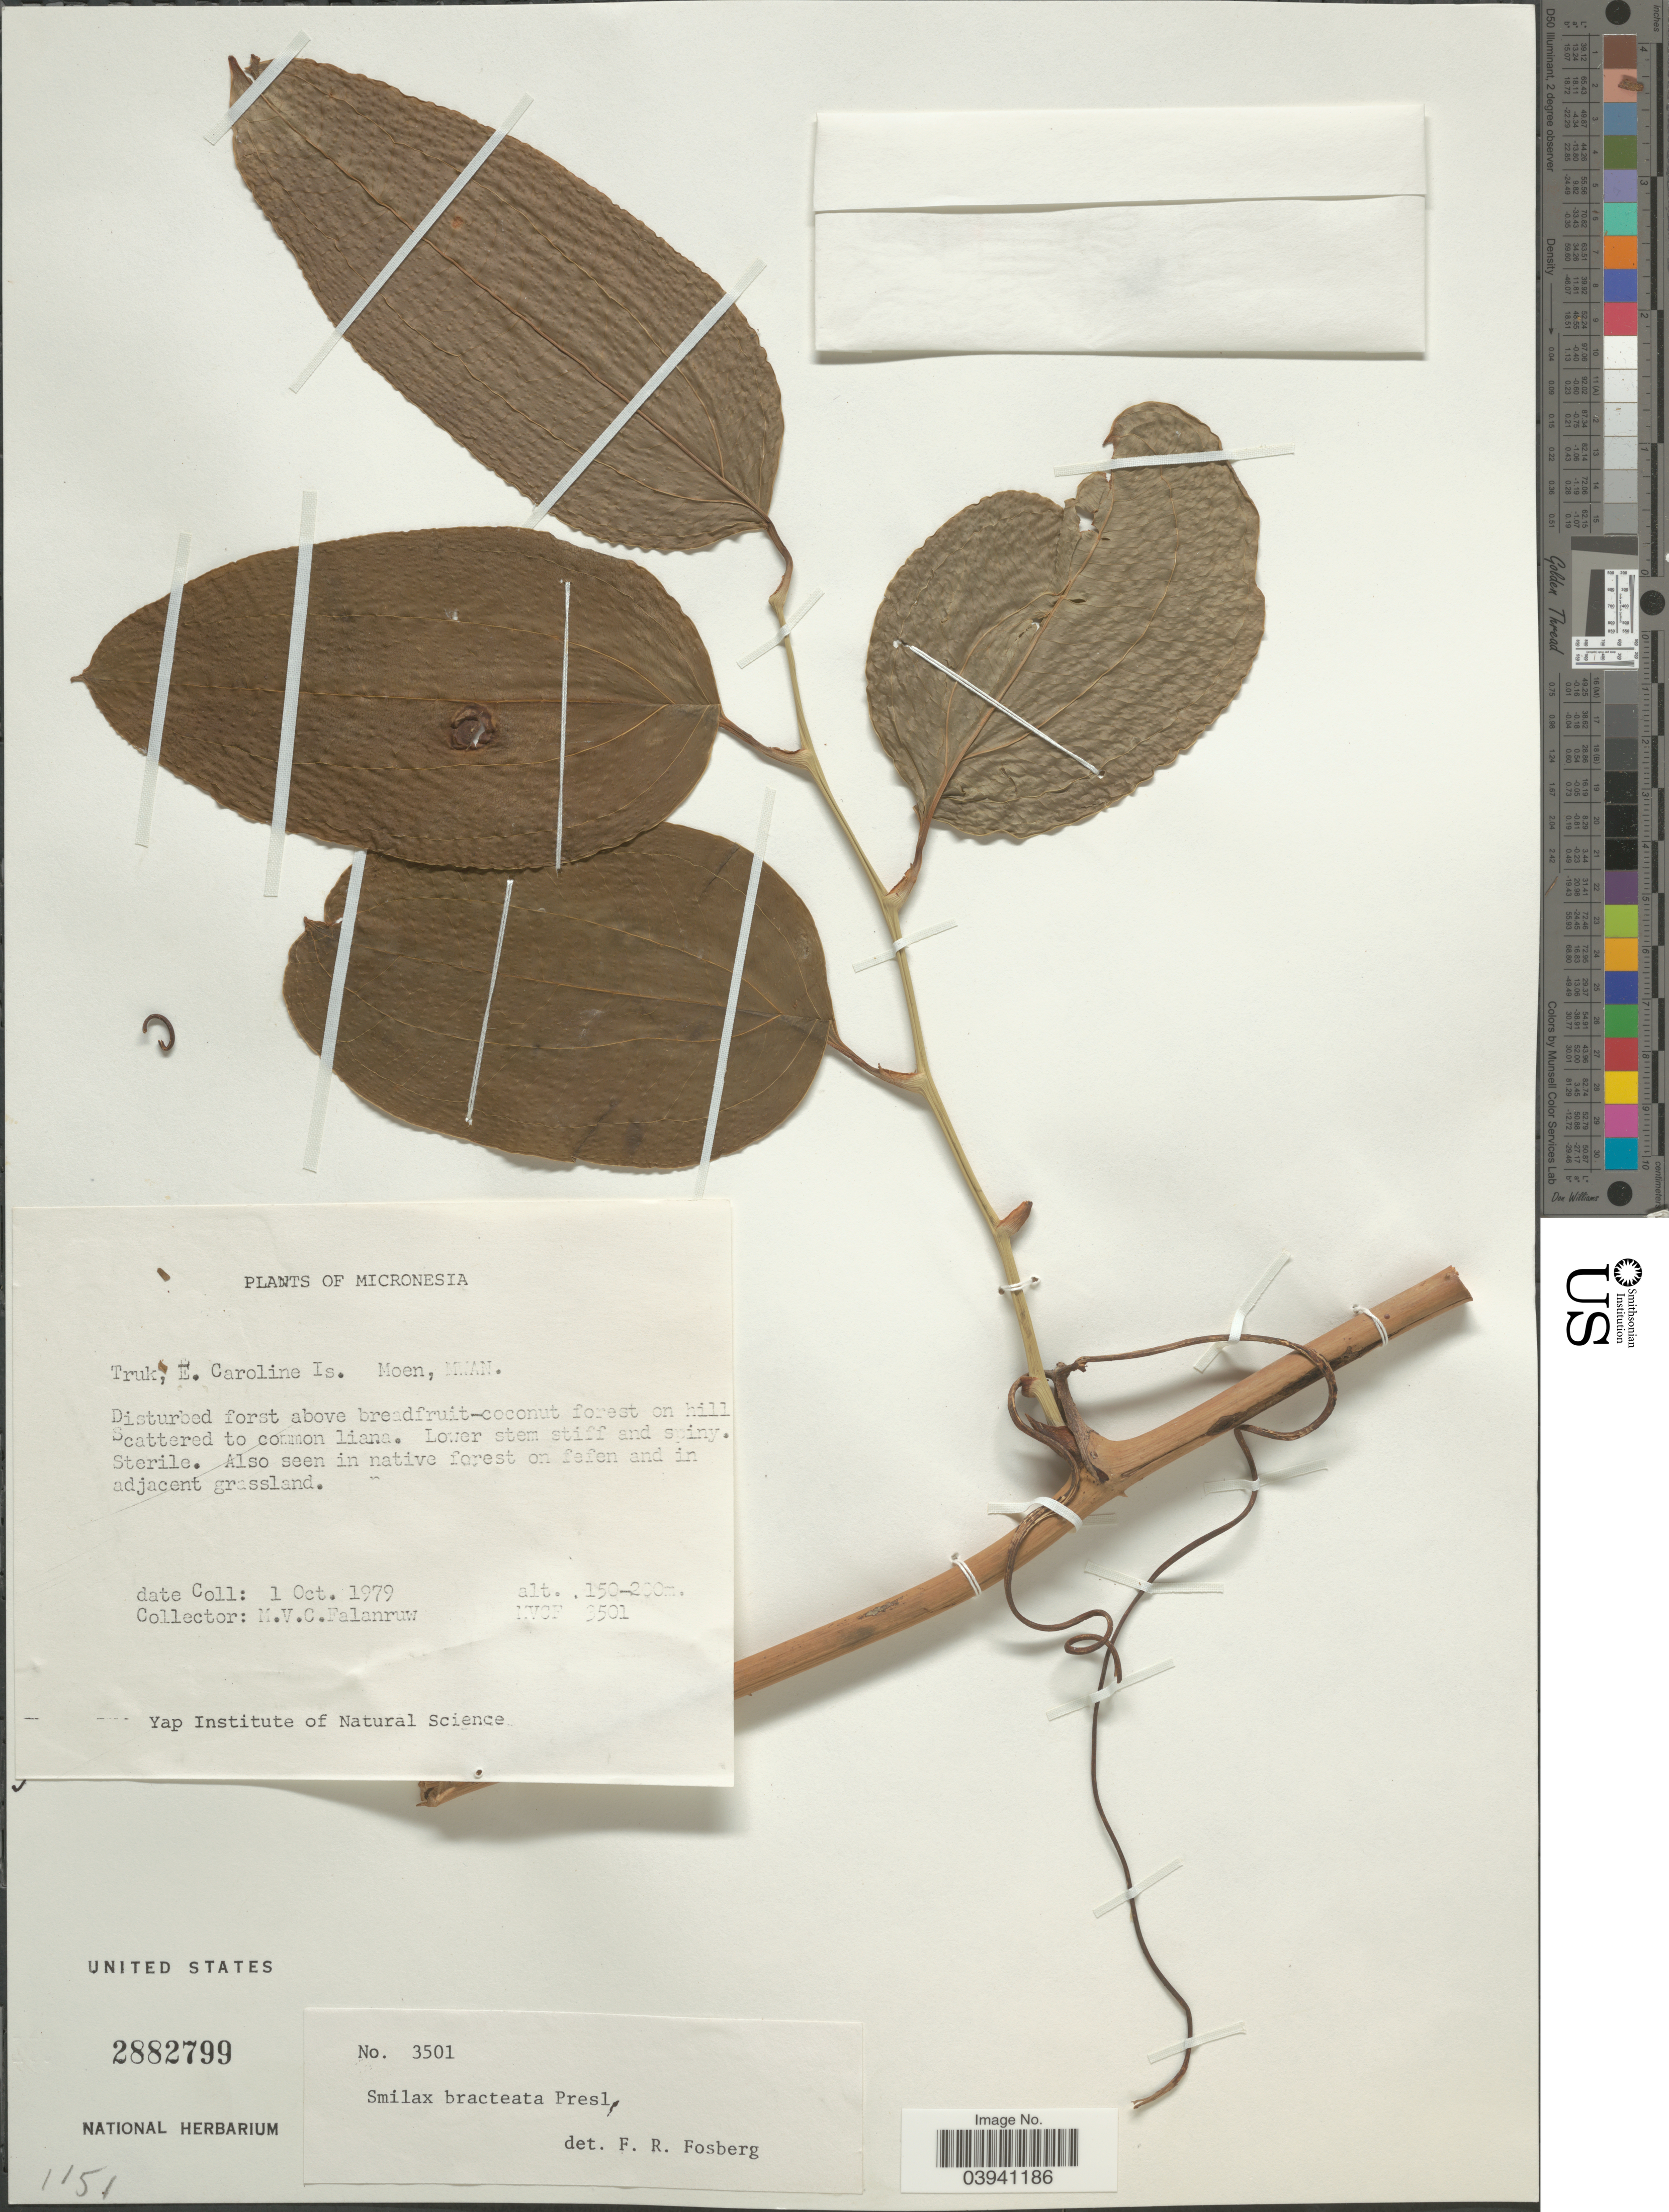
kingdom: Plantae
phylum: Tracheophyta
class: Liliopsida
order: Liliales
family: Smilacaceae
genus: Smilax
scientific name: Smilax bracteata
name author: C. Presl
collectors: M. V. Falanruw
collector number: MVCF 3501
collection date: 1979-10-01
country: Micronesia, Federated States of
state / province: Truk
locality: Micronesia. E. Caroline Is. Moen, MWAN.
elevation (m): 150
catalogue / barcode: US 2882799